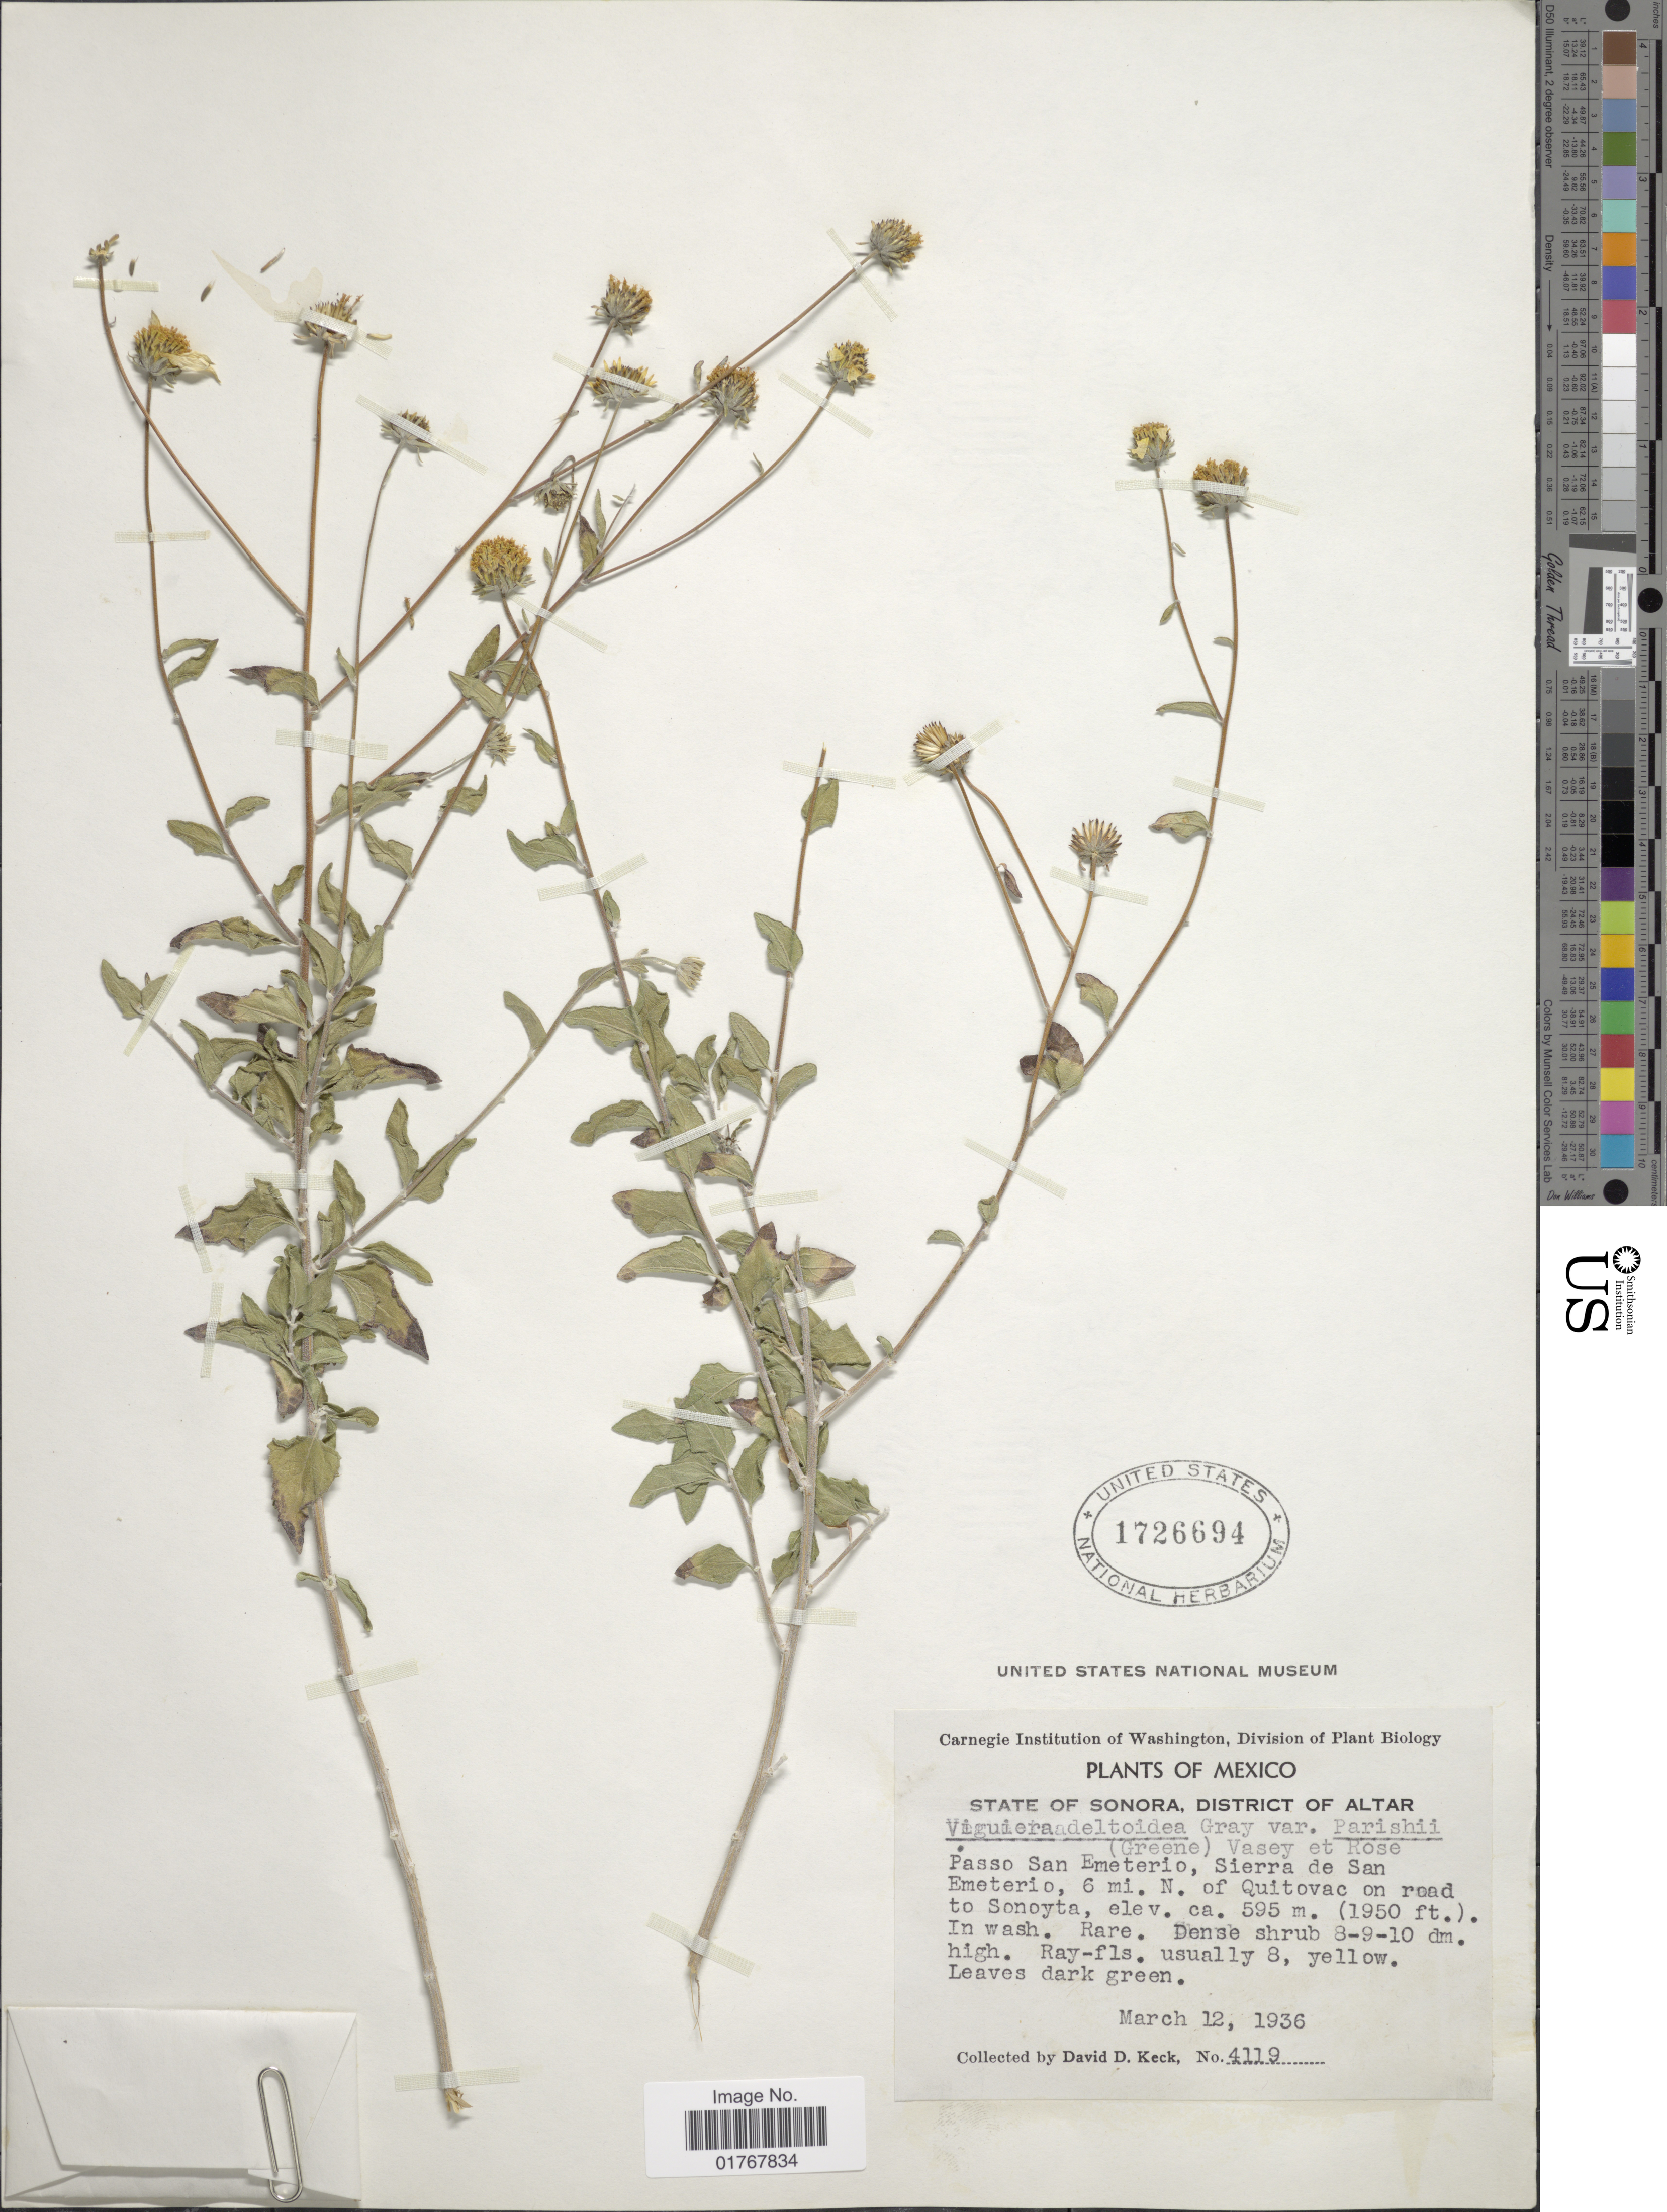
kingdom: Plantae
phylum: Tracheophyta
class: Magnoliopsida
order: Asterales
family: Asteraceae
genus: Viguiera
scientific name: Viguiera deltoidea var. parishii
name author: (Greene) Vasey & Rose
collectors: D. D. Keck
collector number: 4119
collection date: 1936-03-12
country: Mexico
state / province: Sonora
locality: District of Altar, Passo San Emeterio, Sierra de San Emeterio, 6 mi N of Quitovac on road to Sonoyta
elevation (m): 595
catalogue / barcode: US 1726694